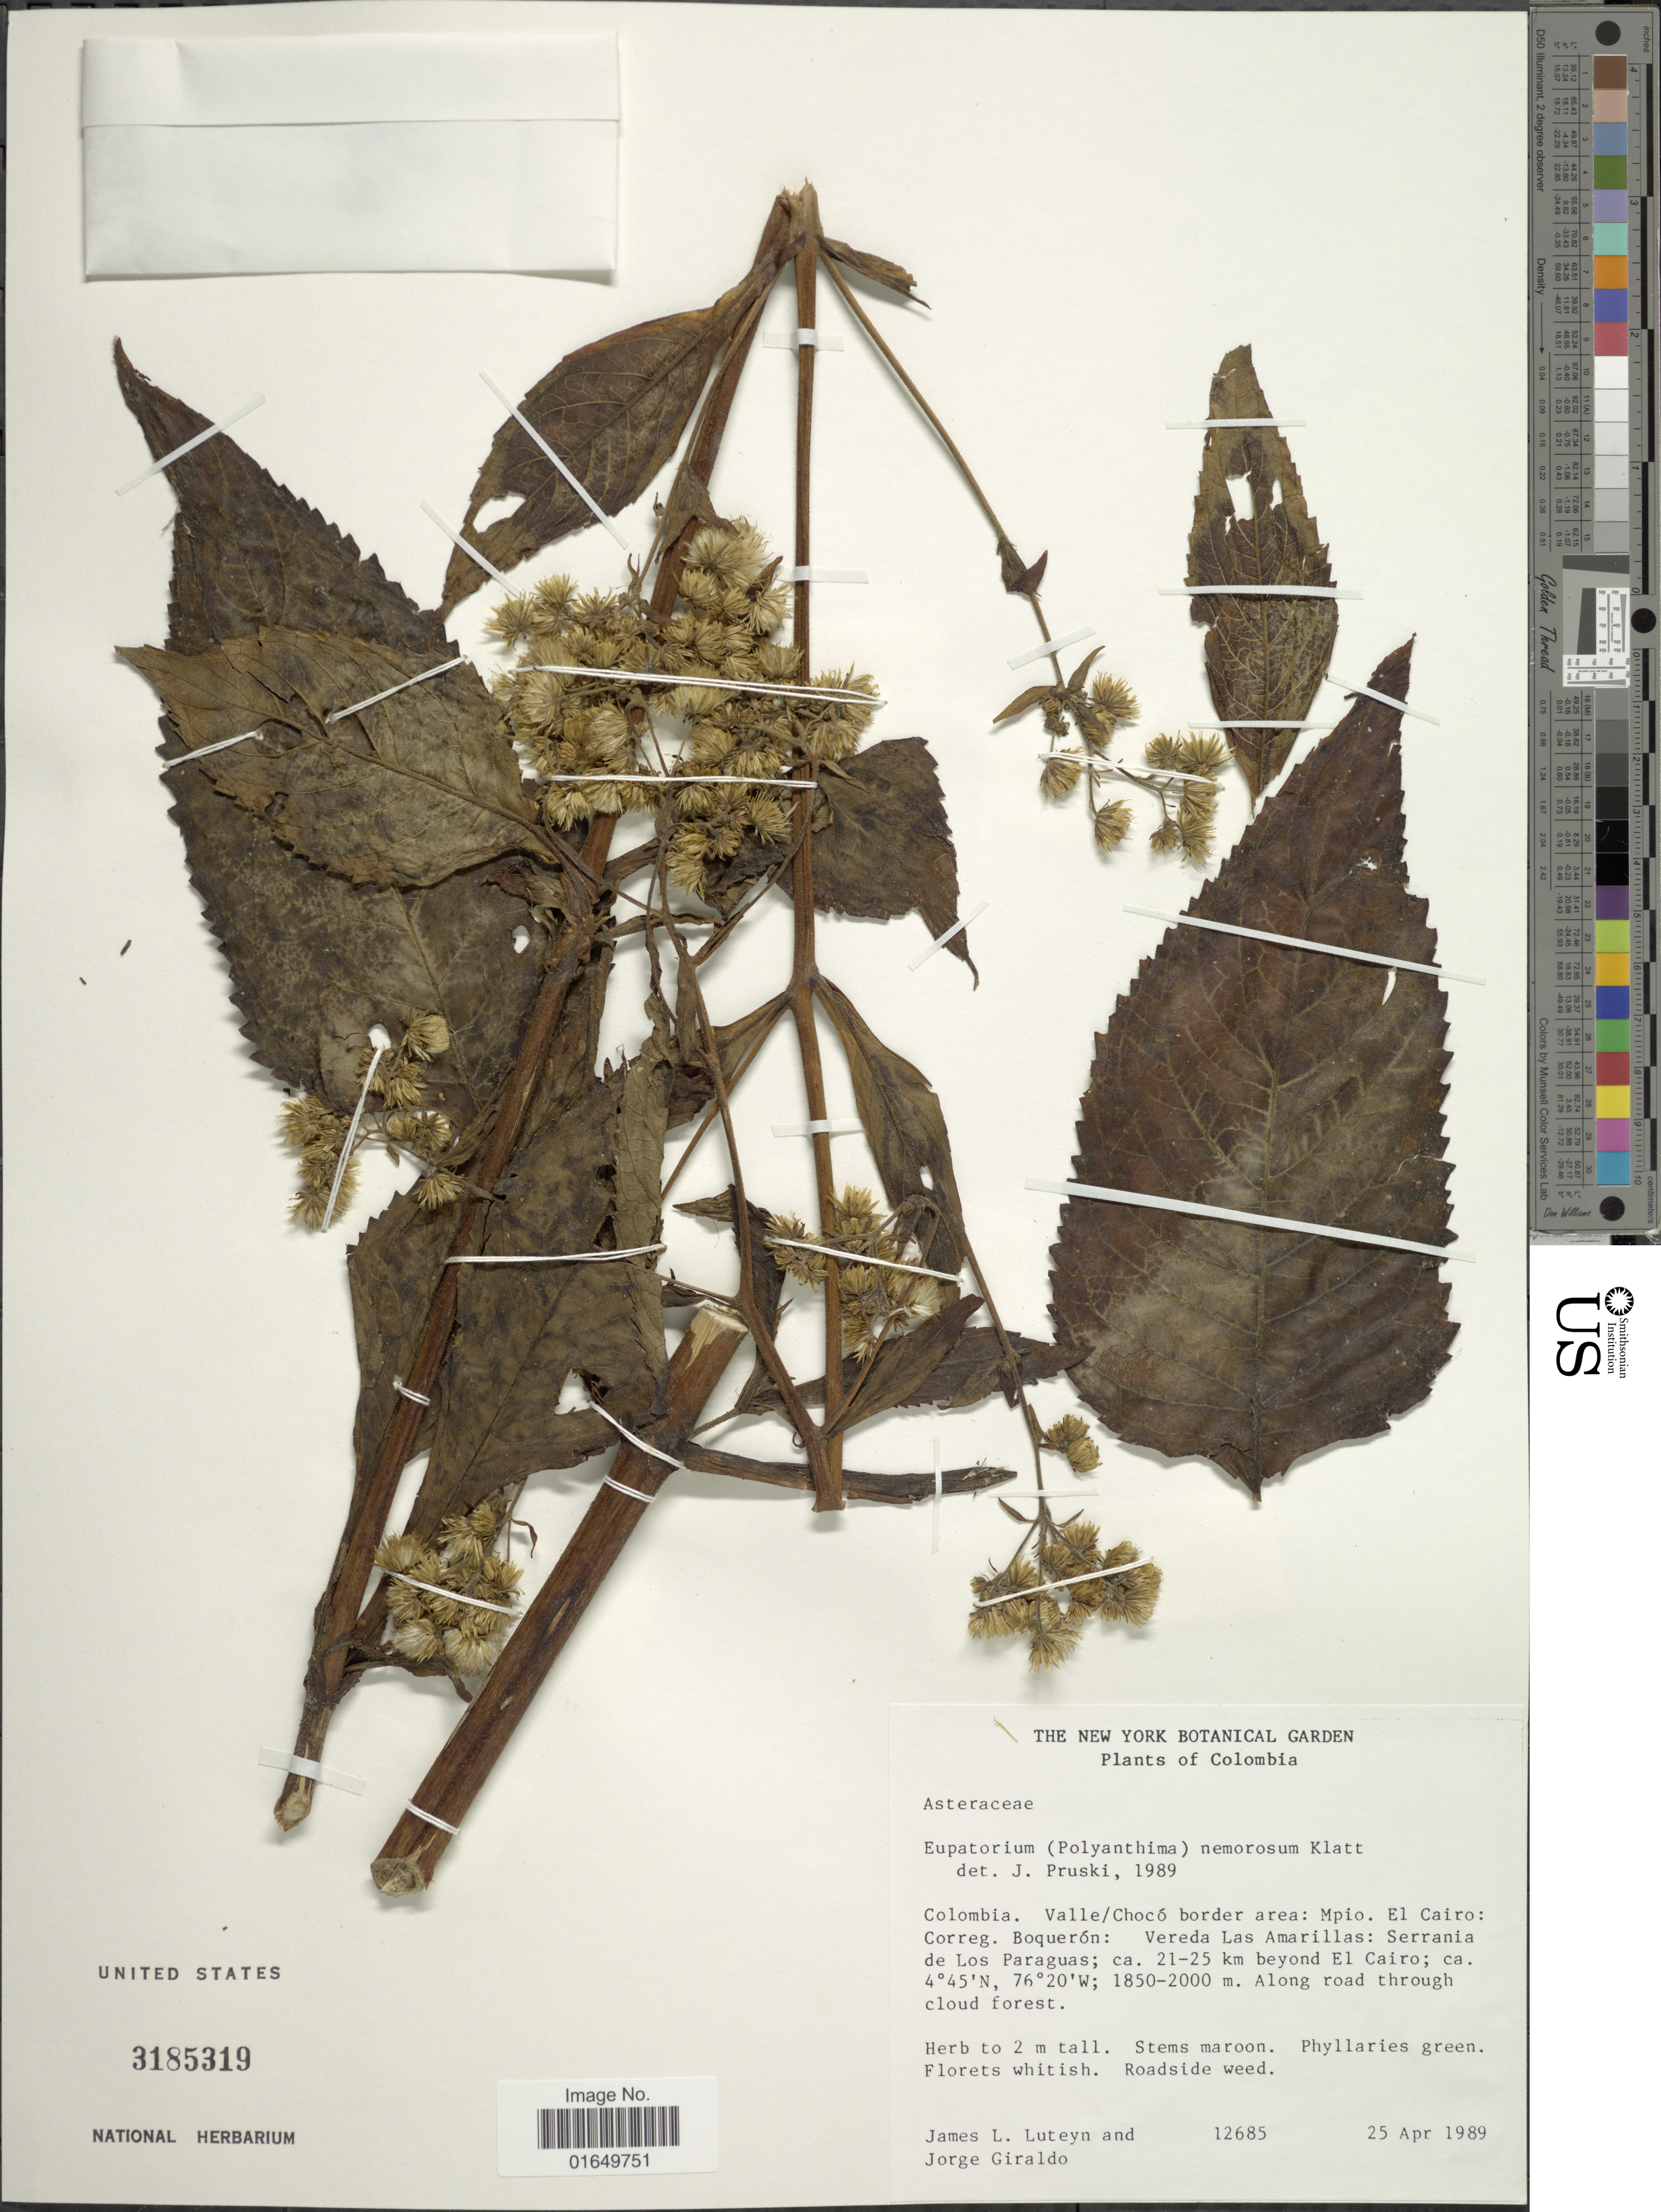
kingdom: Plantae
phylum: Tracheophyta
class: Magnoliopsida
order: Asterales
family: Asteraceae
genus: Polyanthina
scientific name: Polyanthina nemorosa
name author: (Klatt) R.M. King & H. Rob.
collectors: J. L. Luteyn & J. Giraldo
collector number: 12685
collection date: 1989-04-25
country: Colombia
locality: Valle/Chocó border area: Mpio. El Cairo: Correg. Boquerón: Vereda Las Amarillas: Serrania de Los Paraguas; ca. 21-25 km beyond El Cairo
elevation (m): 1850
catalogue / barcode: US 3185319